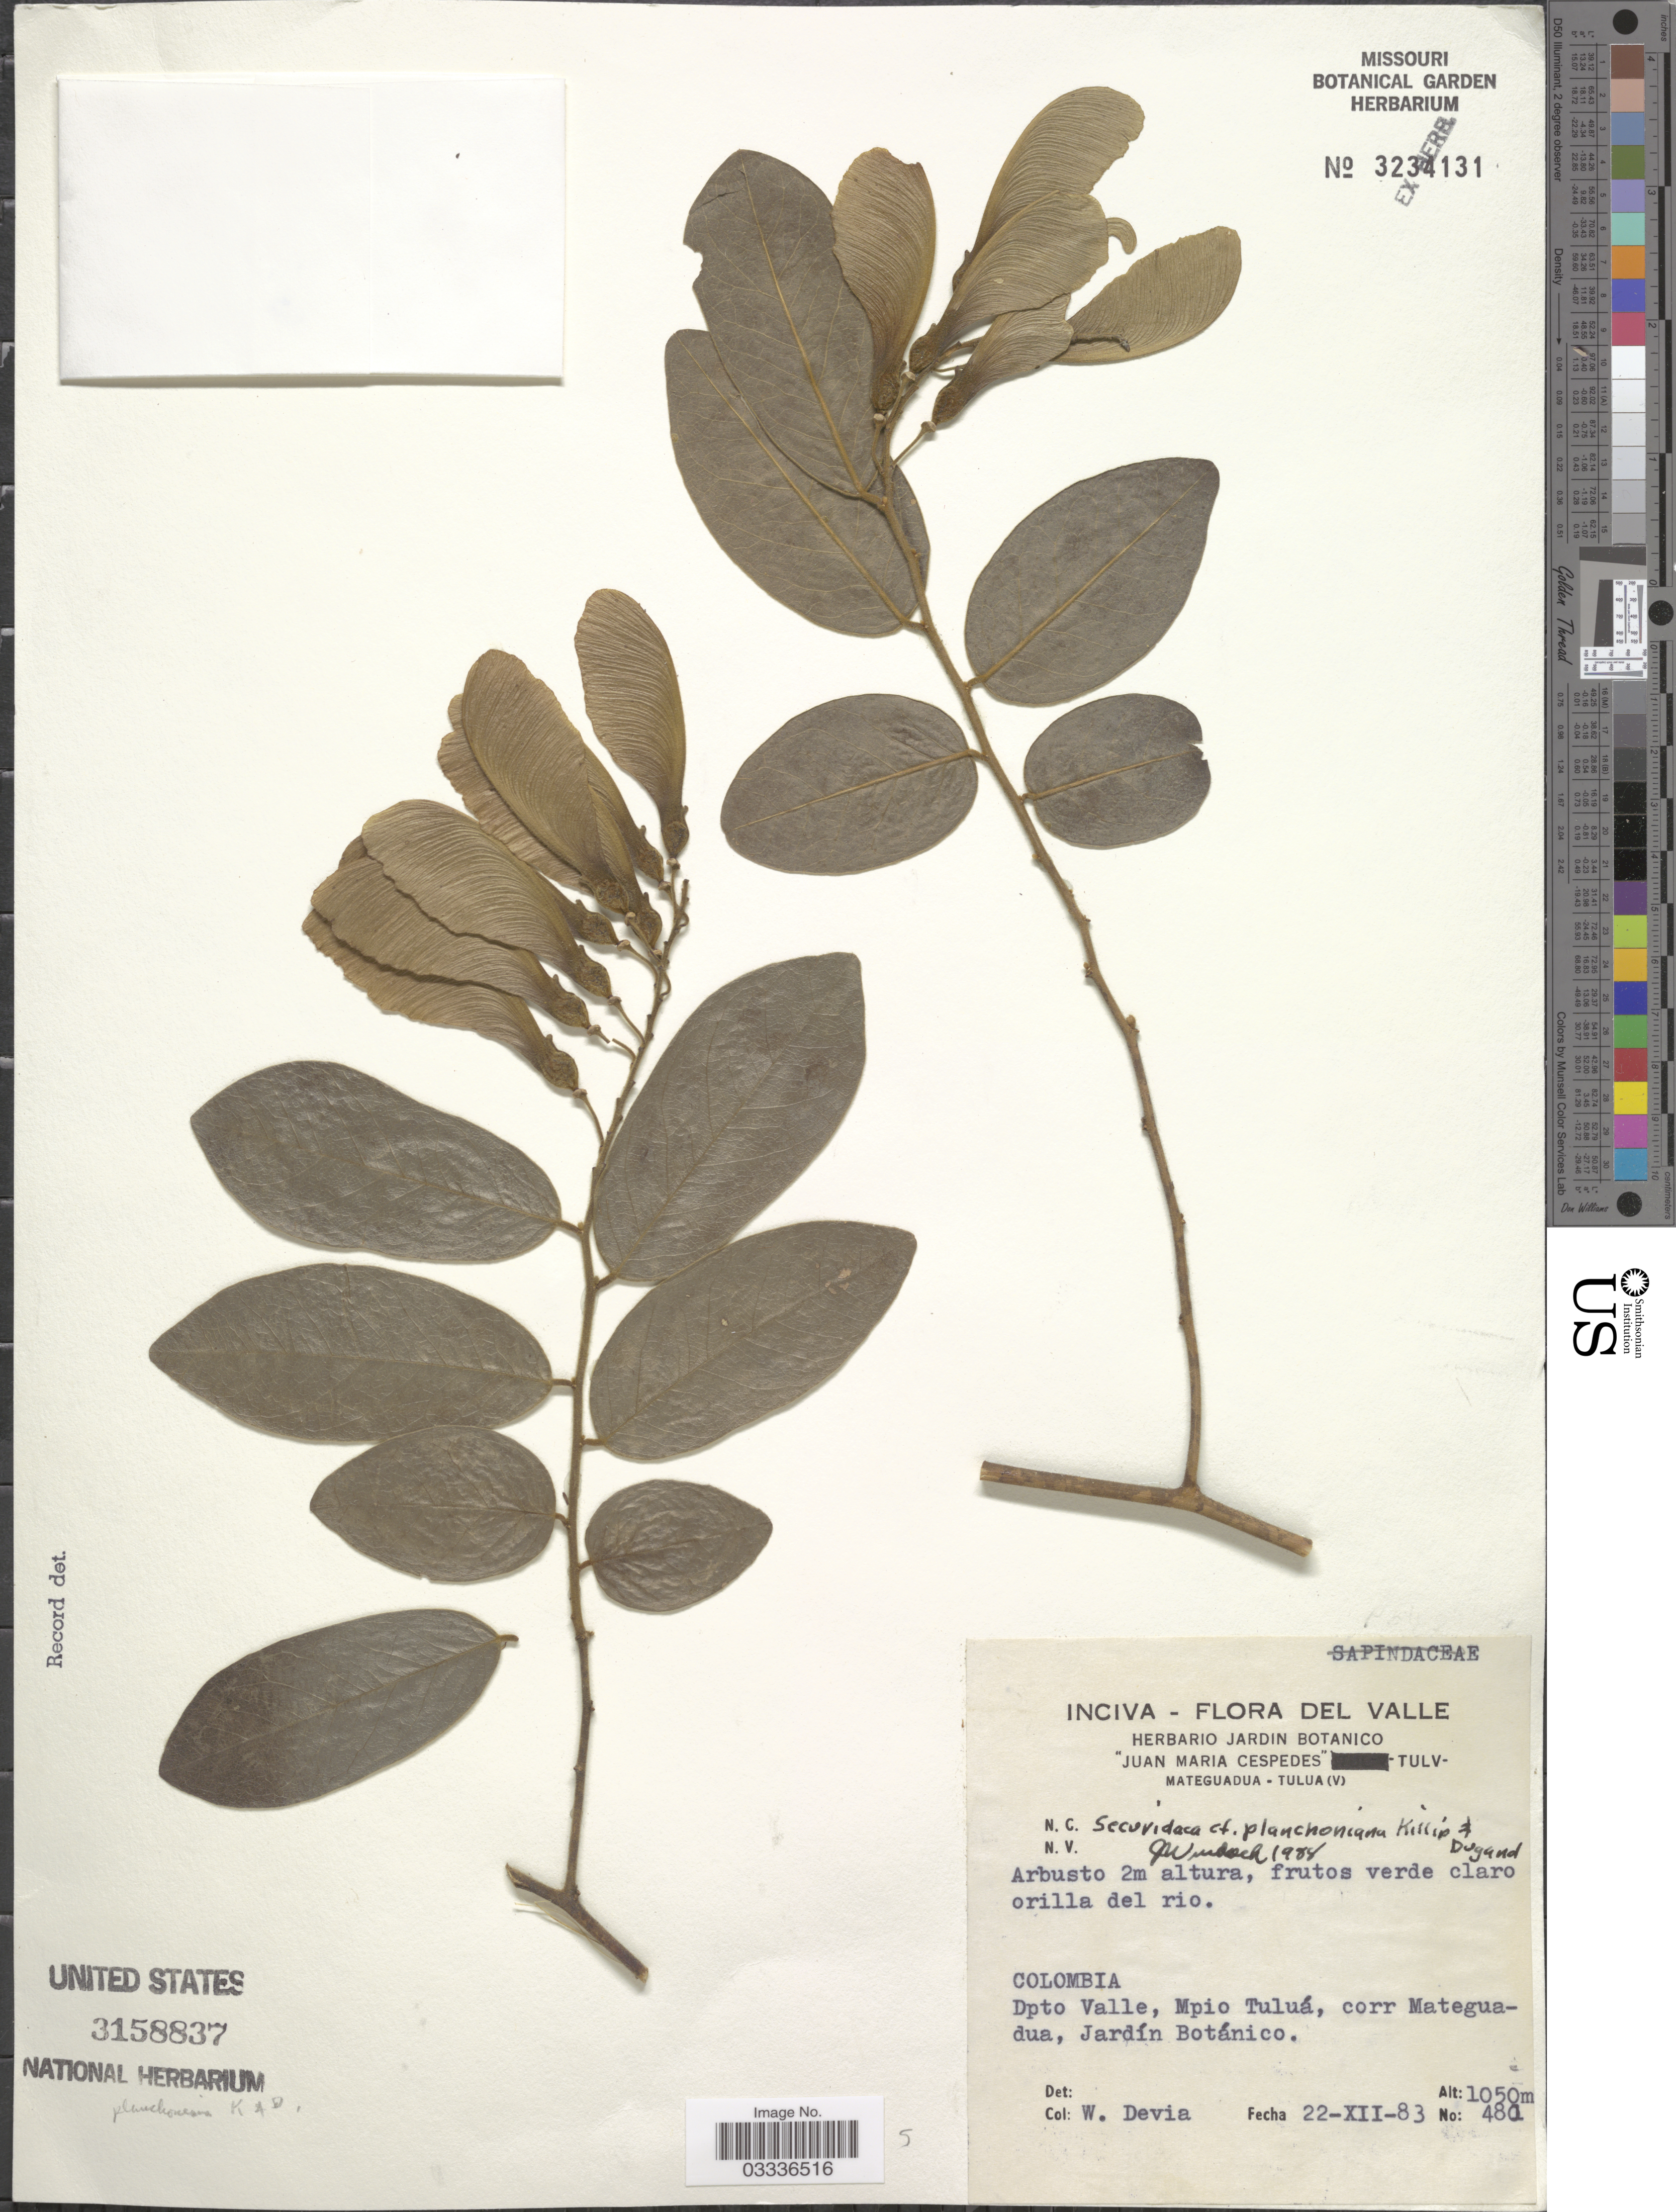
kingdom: Plantae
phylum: Tracheophyta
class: Magnoliopsida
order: Fabales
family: Polygalaceae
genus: Securidaca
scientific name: Securidaca planchoniana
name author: Killip & Dugand G.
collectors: W. Devia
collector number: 481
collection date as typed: Transcribed d/m/y: 22/12/83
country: Colombia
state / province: Valle del Cauca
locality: Dpto Valle, Mpio Tuluá, corr Mateguadua, Jardín Botánico.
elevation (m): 1050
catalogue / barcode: US 3158837